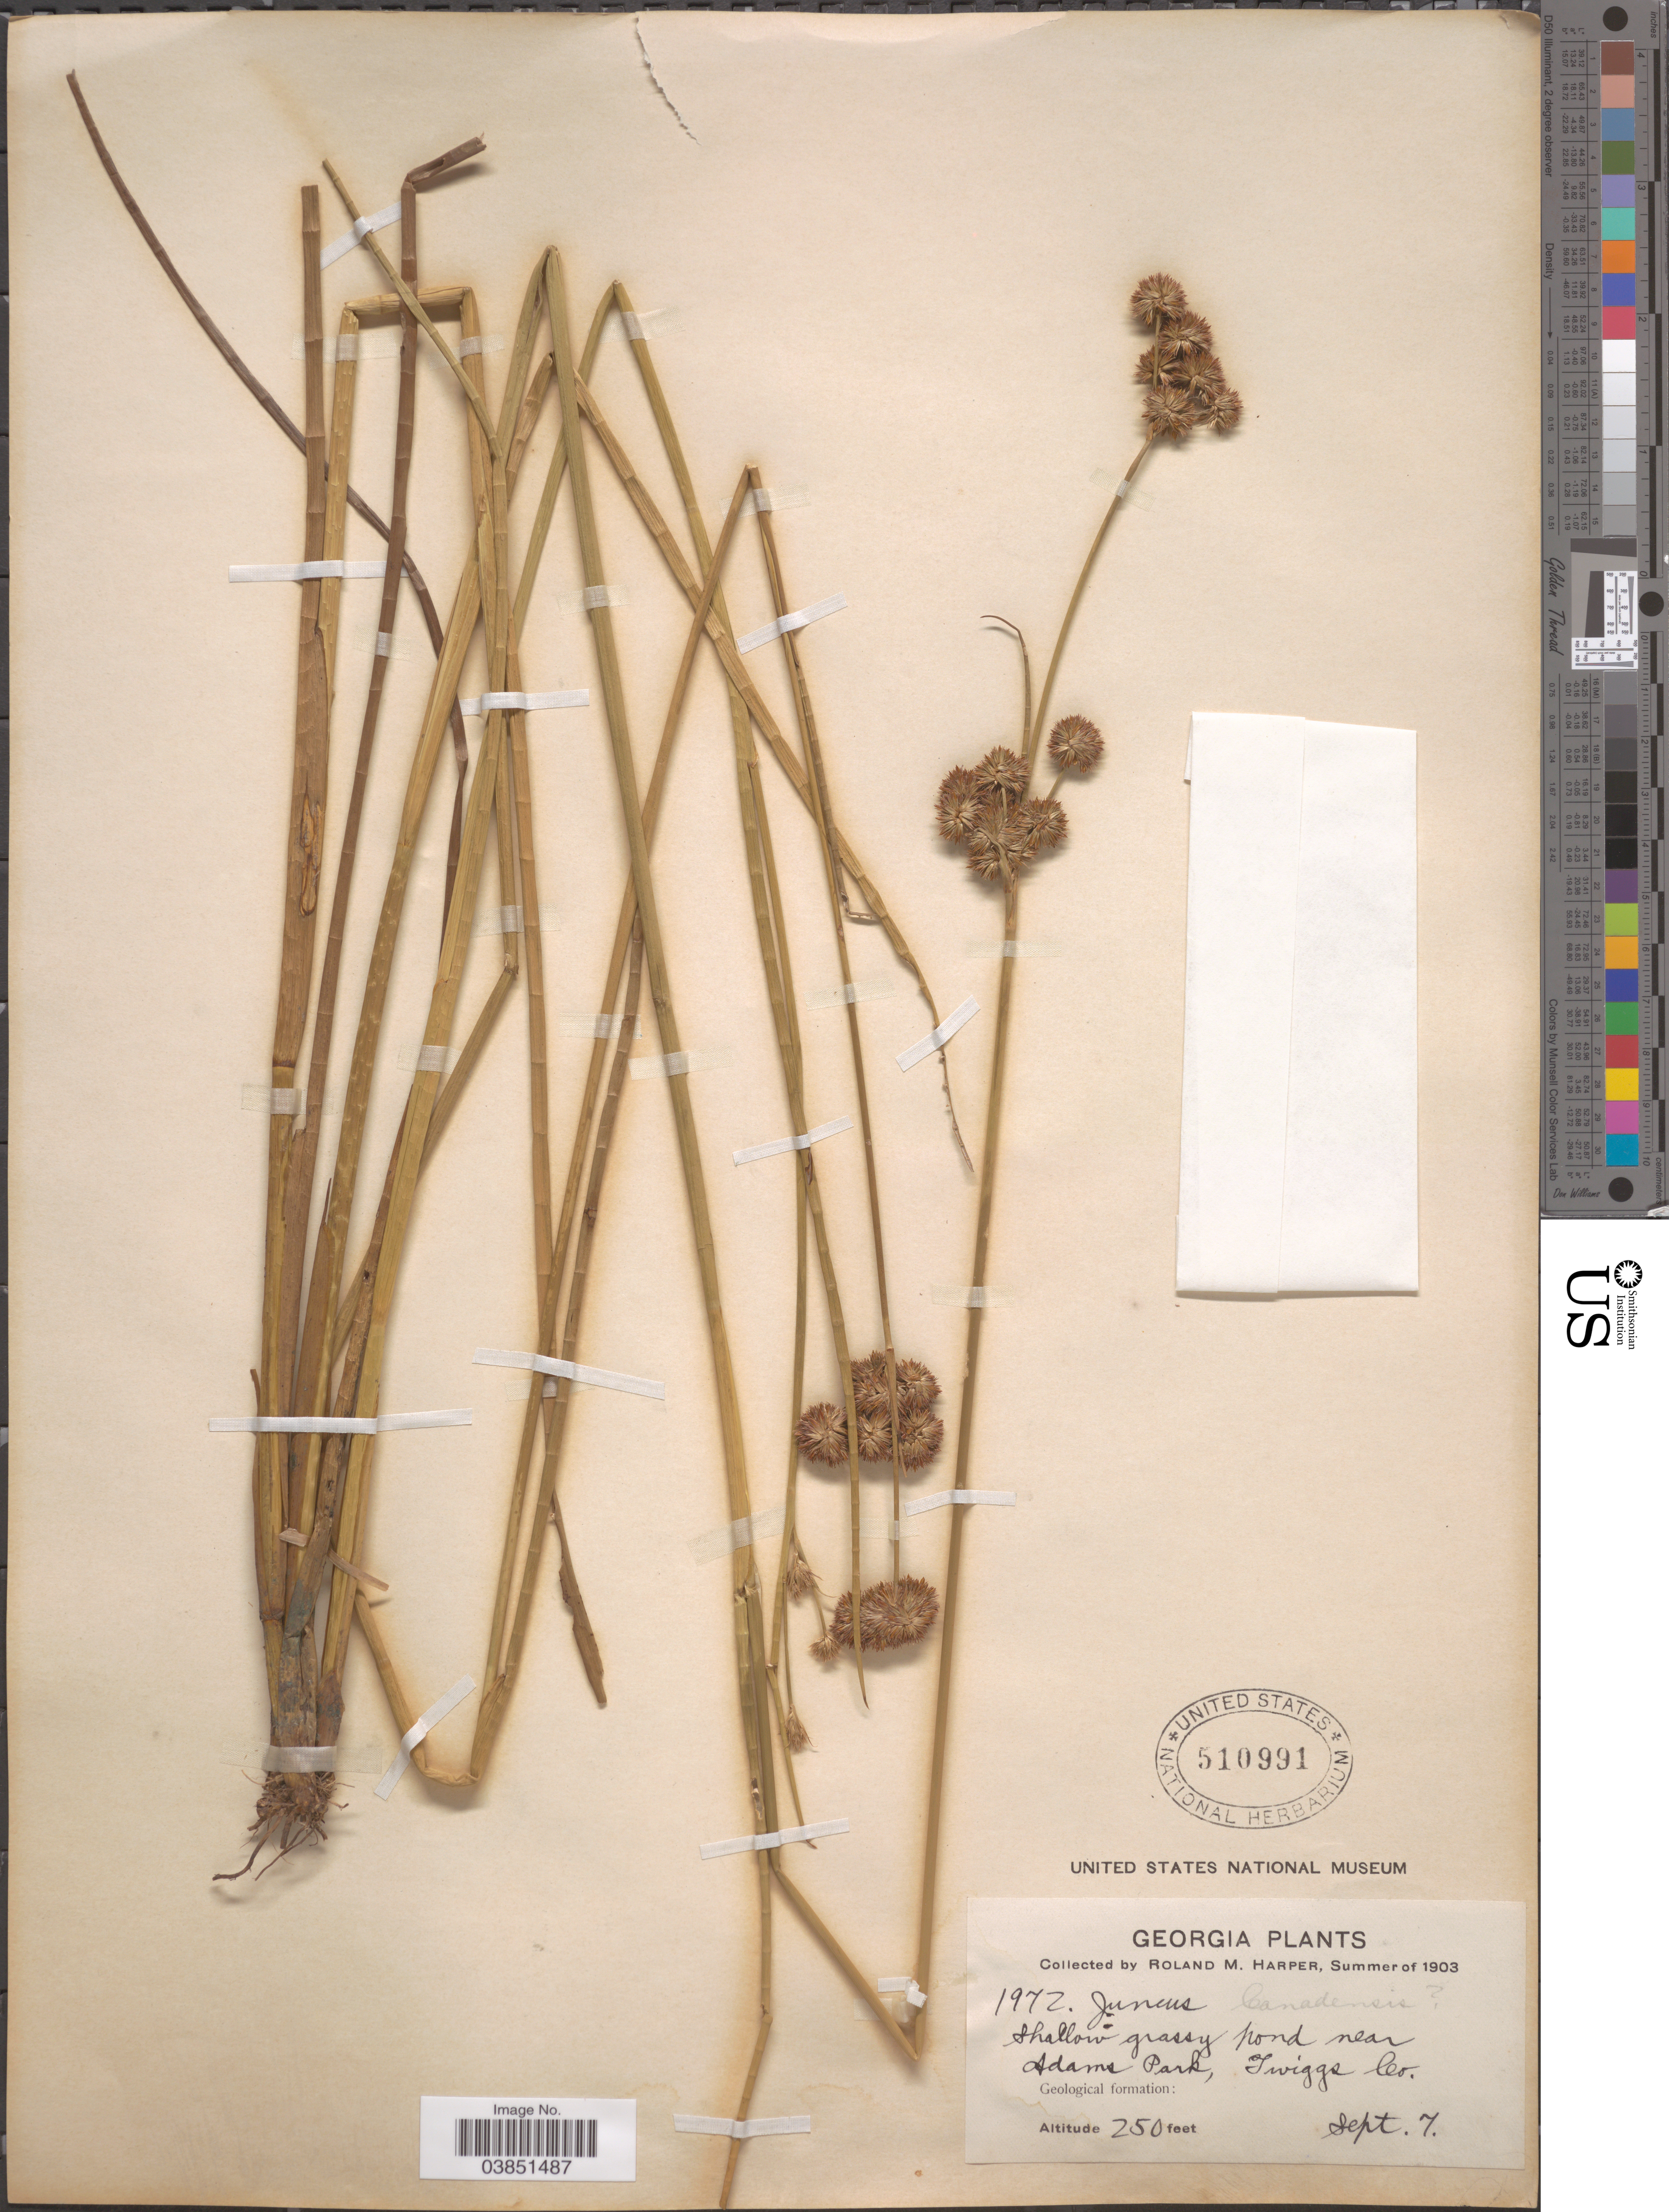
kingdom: Plantae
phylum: Tracheophyta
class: Liliopsida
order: Poales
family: Juncaceae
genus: Juncus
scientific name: Juncus canadensis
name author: J. Gay ex Laharpe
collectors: R. M. Harper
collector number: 1972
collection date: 1903-09-07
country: United States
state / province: Georgia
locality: Near Adams Park, Twiggs Co.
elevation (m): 76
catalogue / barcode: US 510991